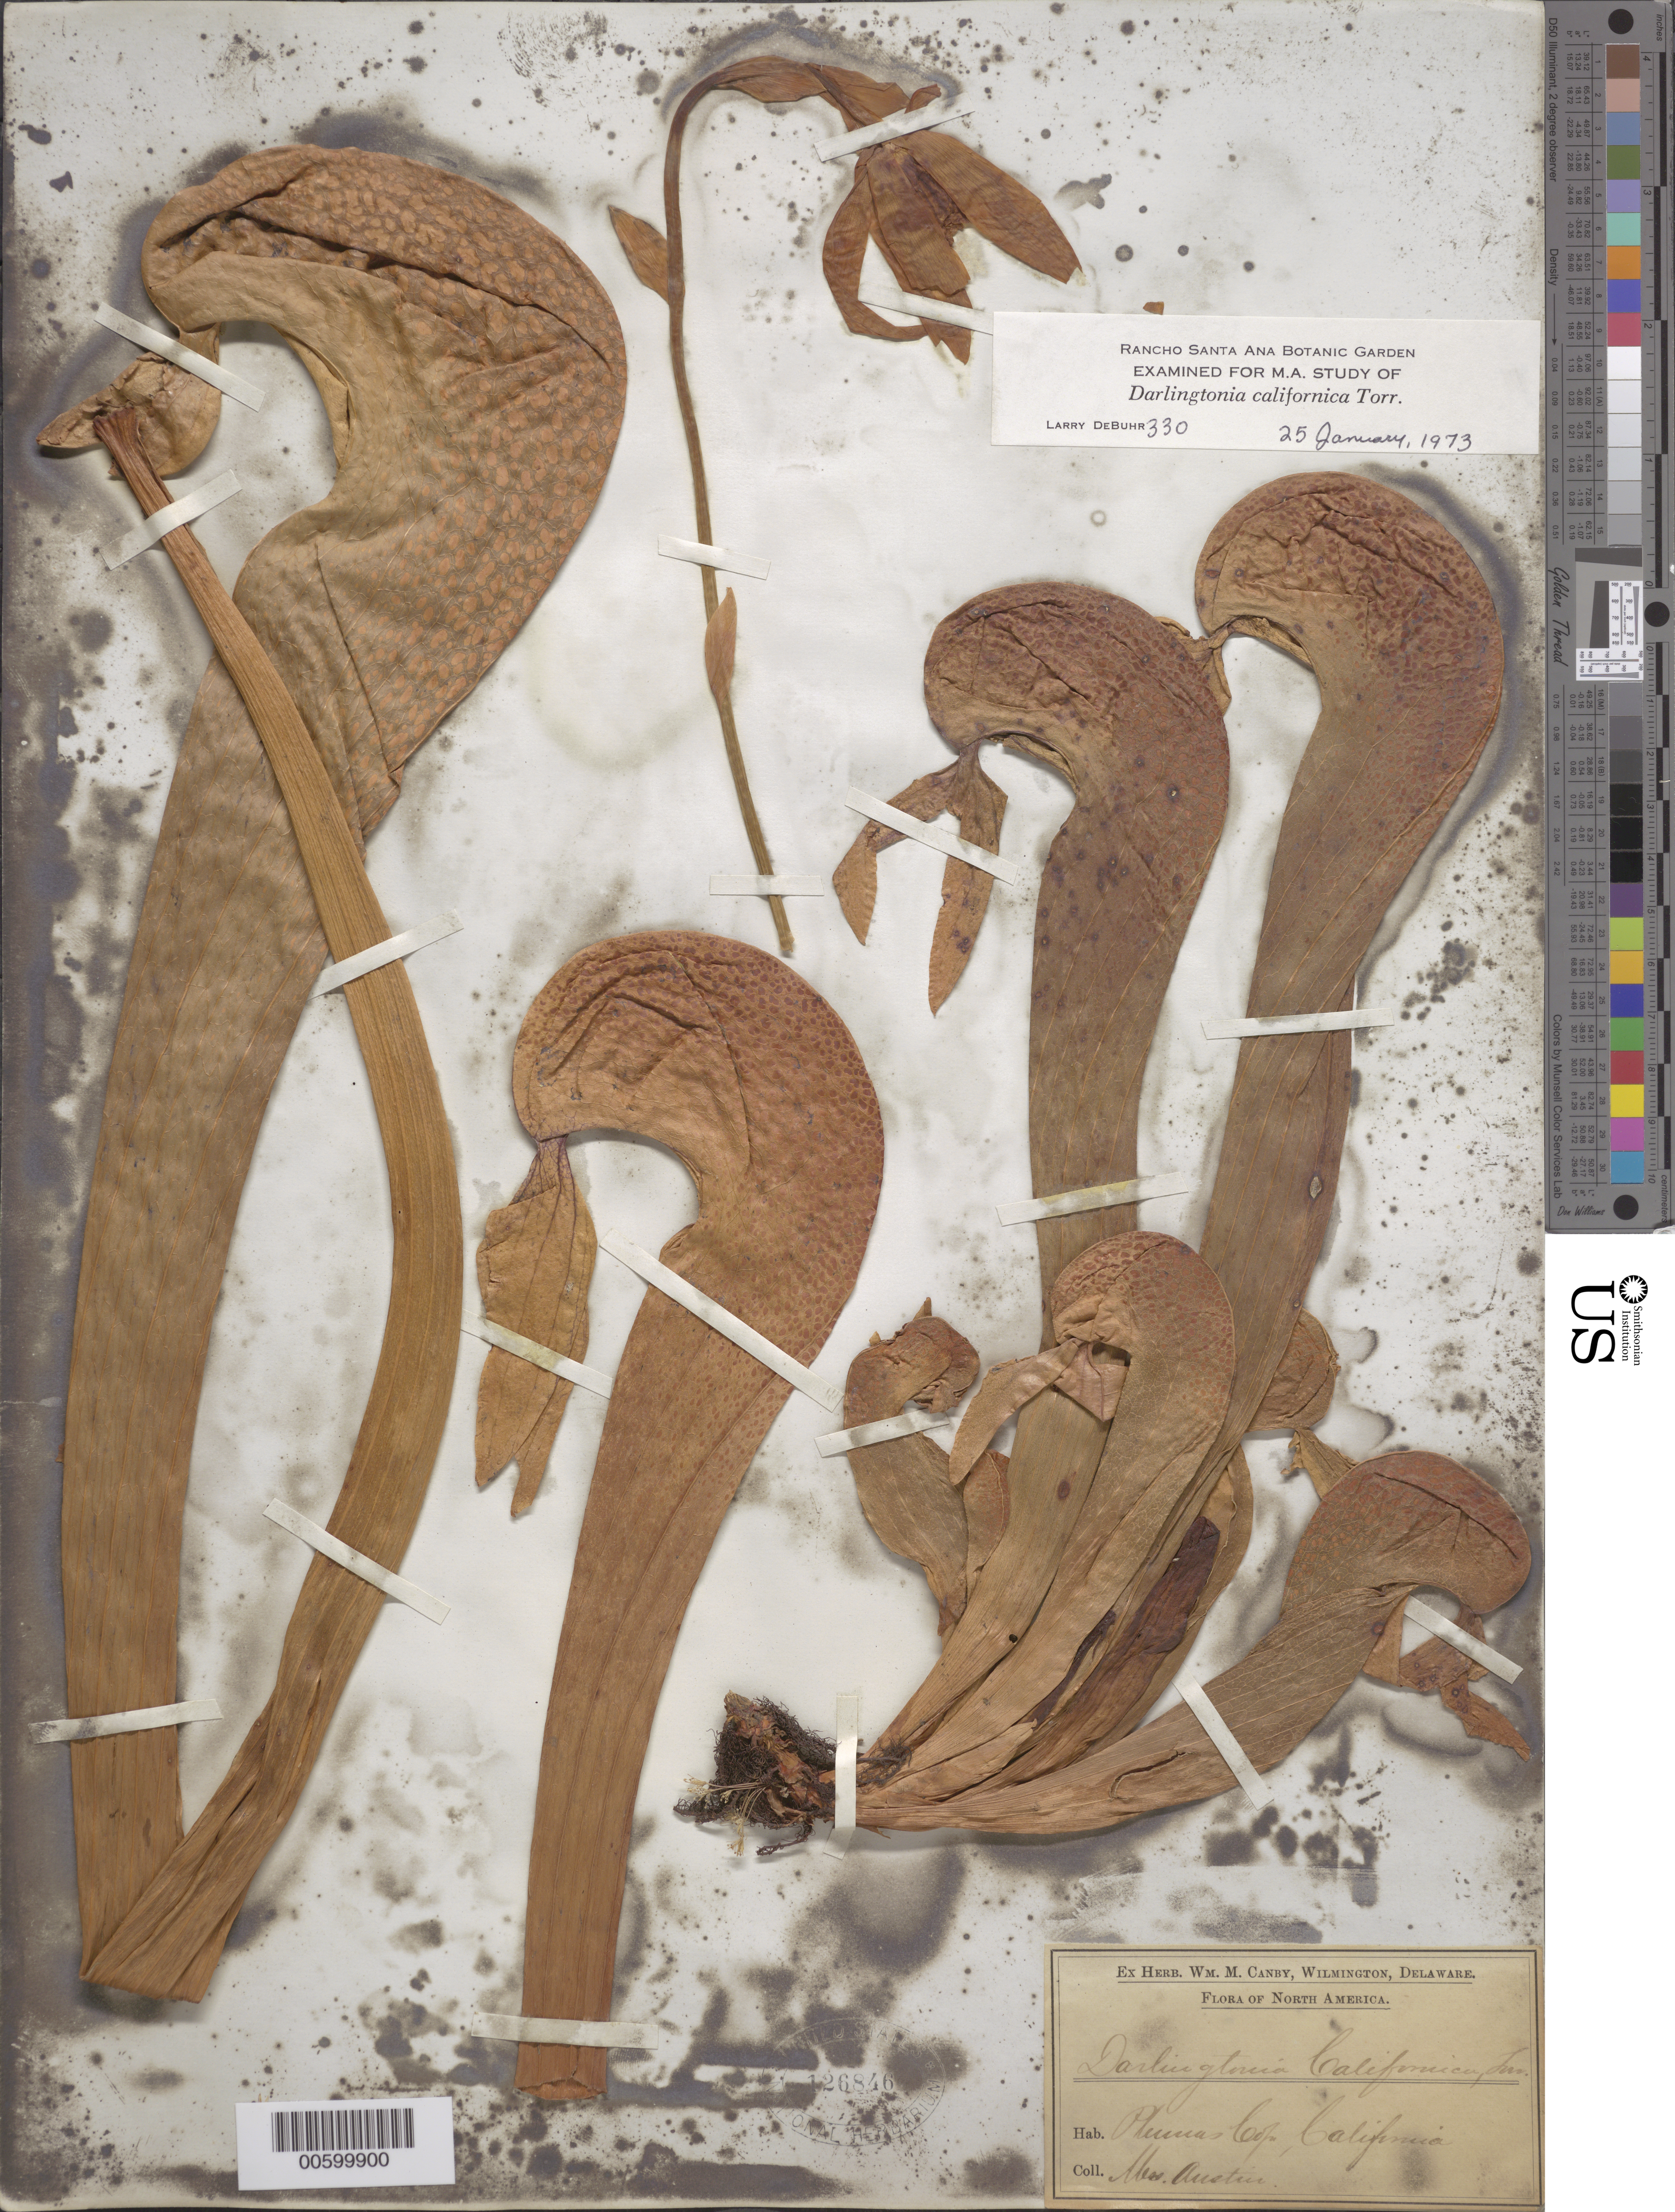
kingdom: Plantae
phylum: Tracheophyta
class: Magnoliopsida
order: Ericales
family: Sarraceniaceae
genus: Darlingtonia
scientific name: Darlingtonia californica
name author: Torr.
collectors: R. Austin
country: United States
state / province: California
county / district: Plumas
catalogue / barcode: US 126846